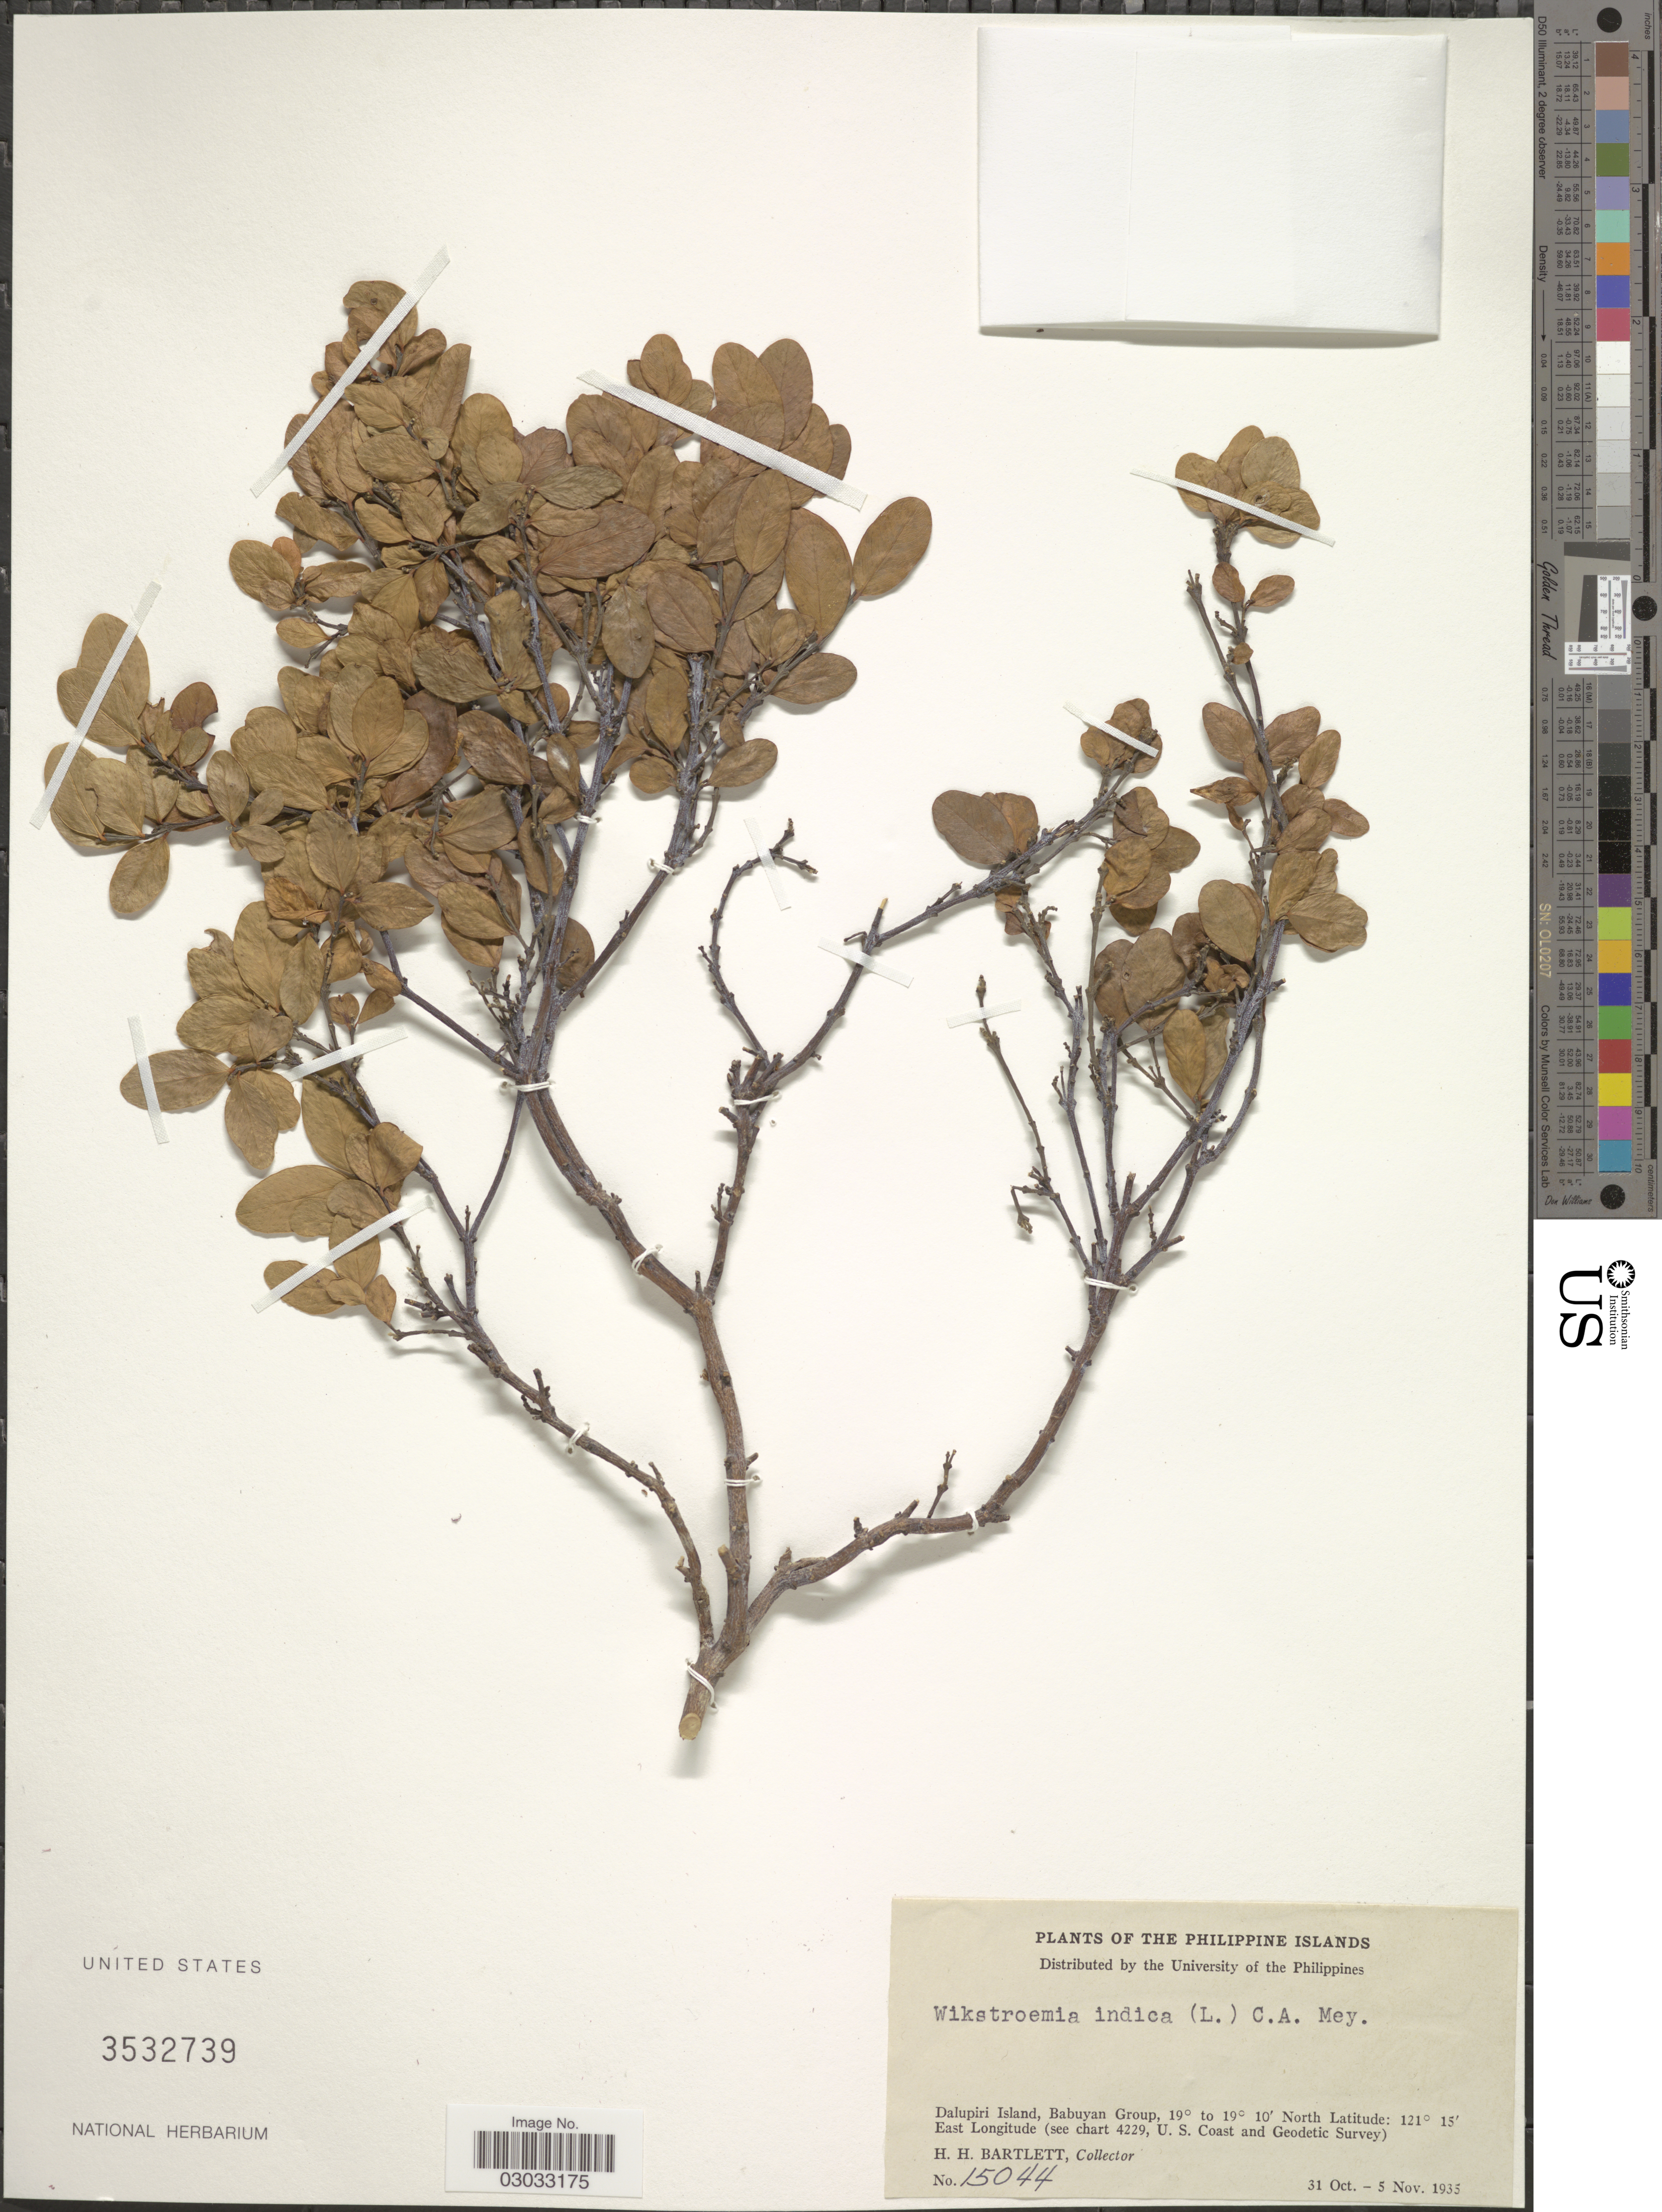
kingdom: Plantae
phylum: Tracheophyta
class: Magnoliopsida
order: Malvales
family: Thymelaeaceae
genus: Wikstroemia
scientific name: Wikstroemia indica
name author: (L.) C.A. Mey.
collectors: H. H. Bartlett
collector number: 15044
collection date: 1935-10-31/1935-11-05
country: Philippines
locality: The Philippine Islands, Dalupiri Island, Babuyan Group.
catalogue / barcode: US 3532739